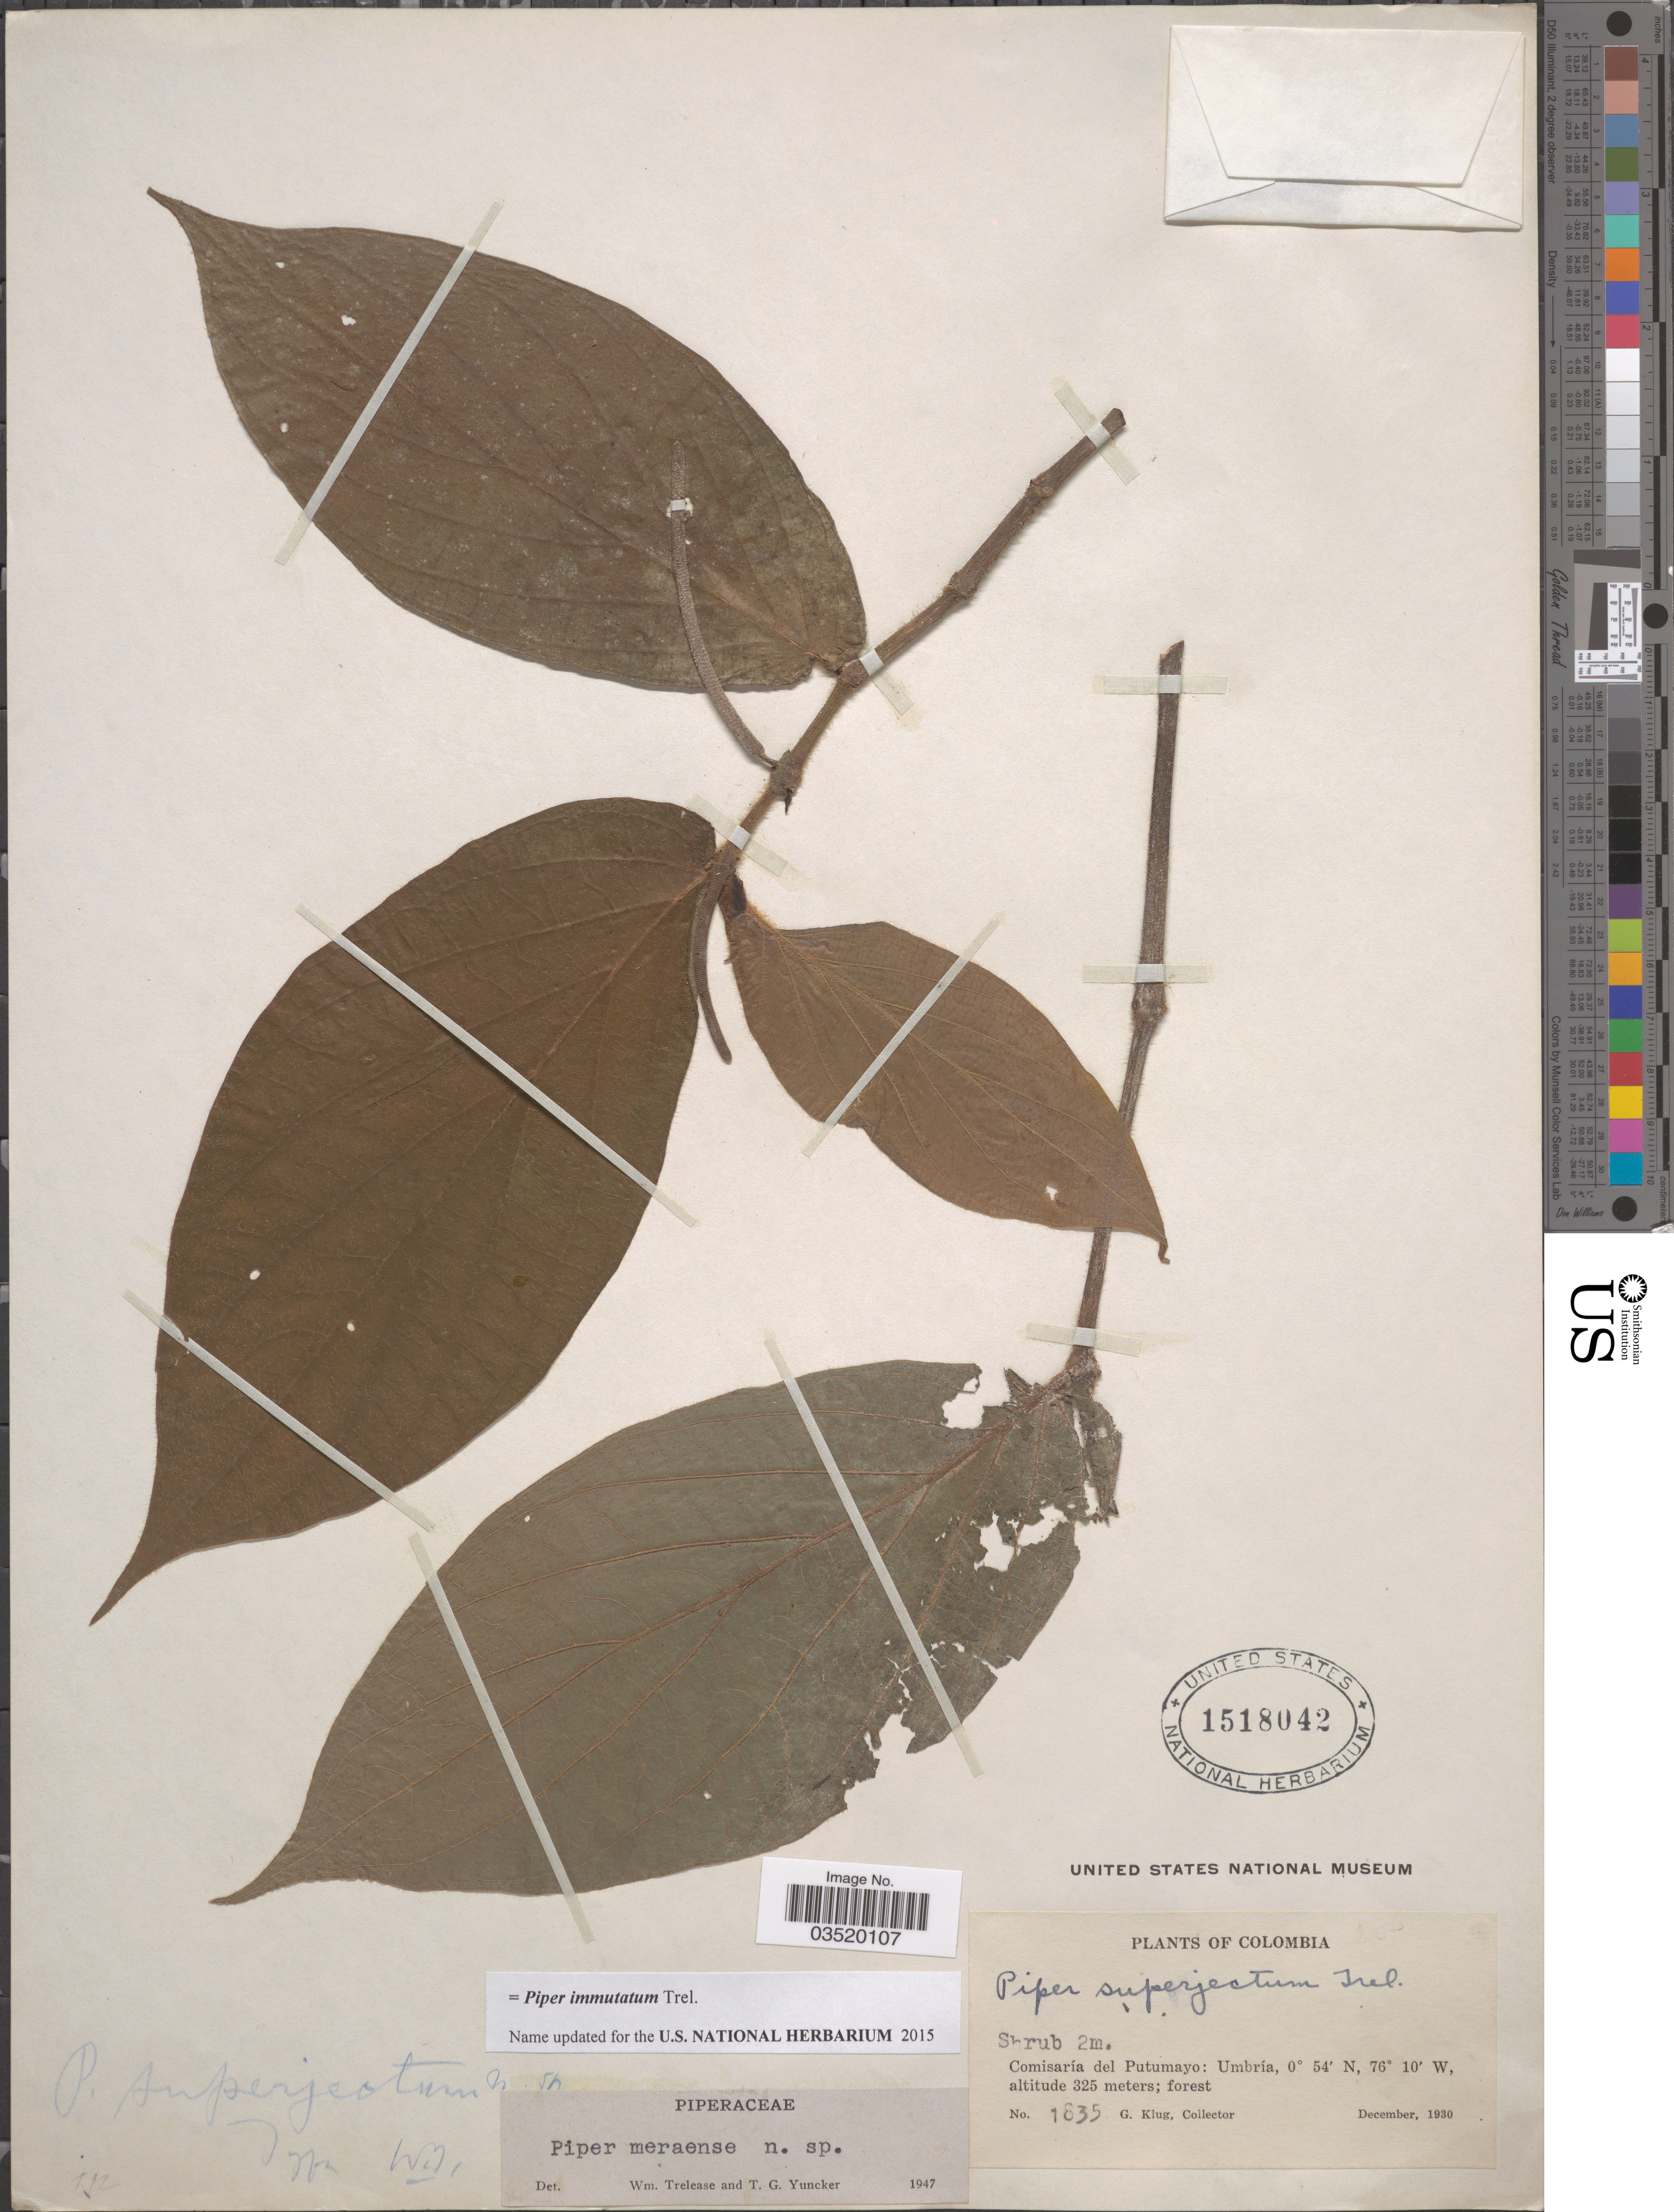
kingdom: Plantae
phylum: Tracheophyta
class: Magnoliopsida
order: Piperales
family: Piperaceae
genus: Piper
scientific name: Piper immutatum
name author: Trel.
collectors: G. Klug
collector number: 1835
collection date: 1930-12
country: Colombia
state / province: Putumayo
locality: Comisaría del Putumayo: Umbría.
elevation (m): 325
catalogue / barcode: US 1518042